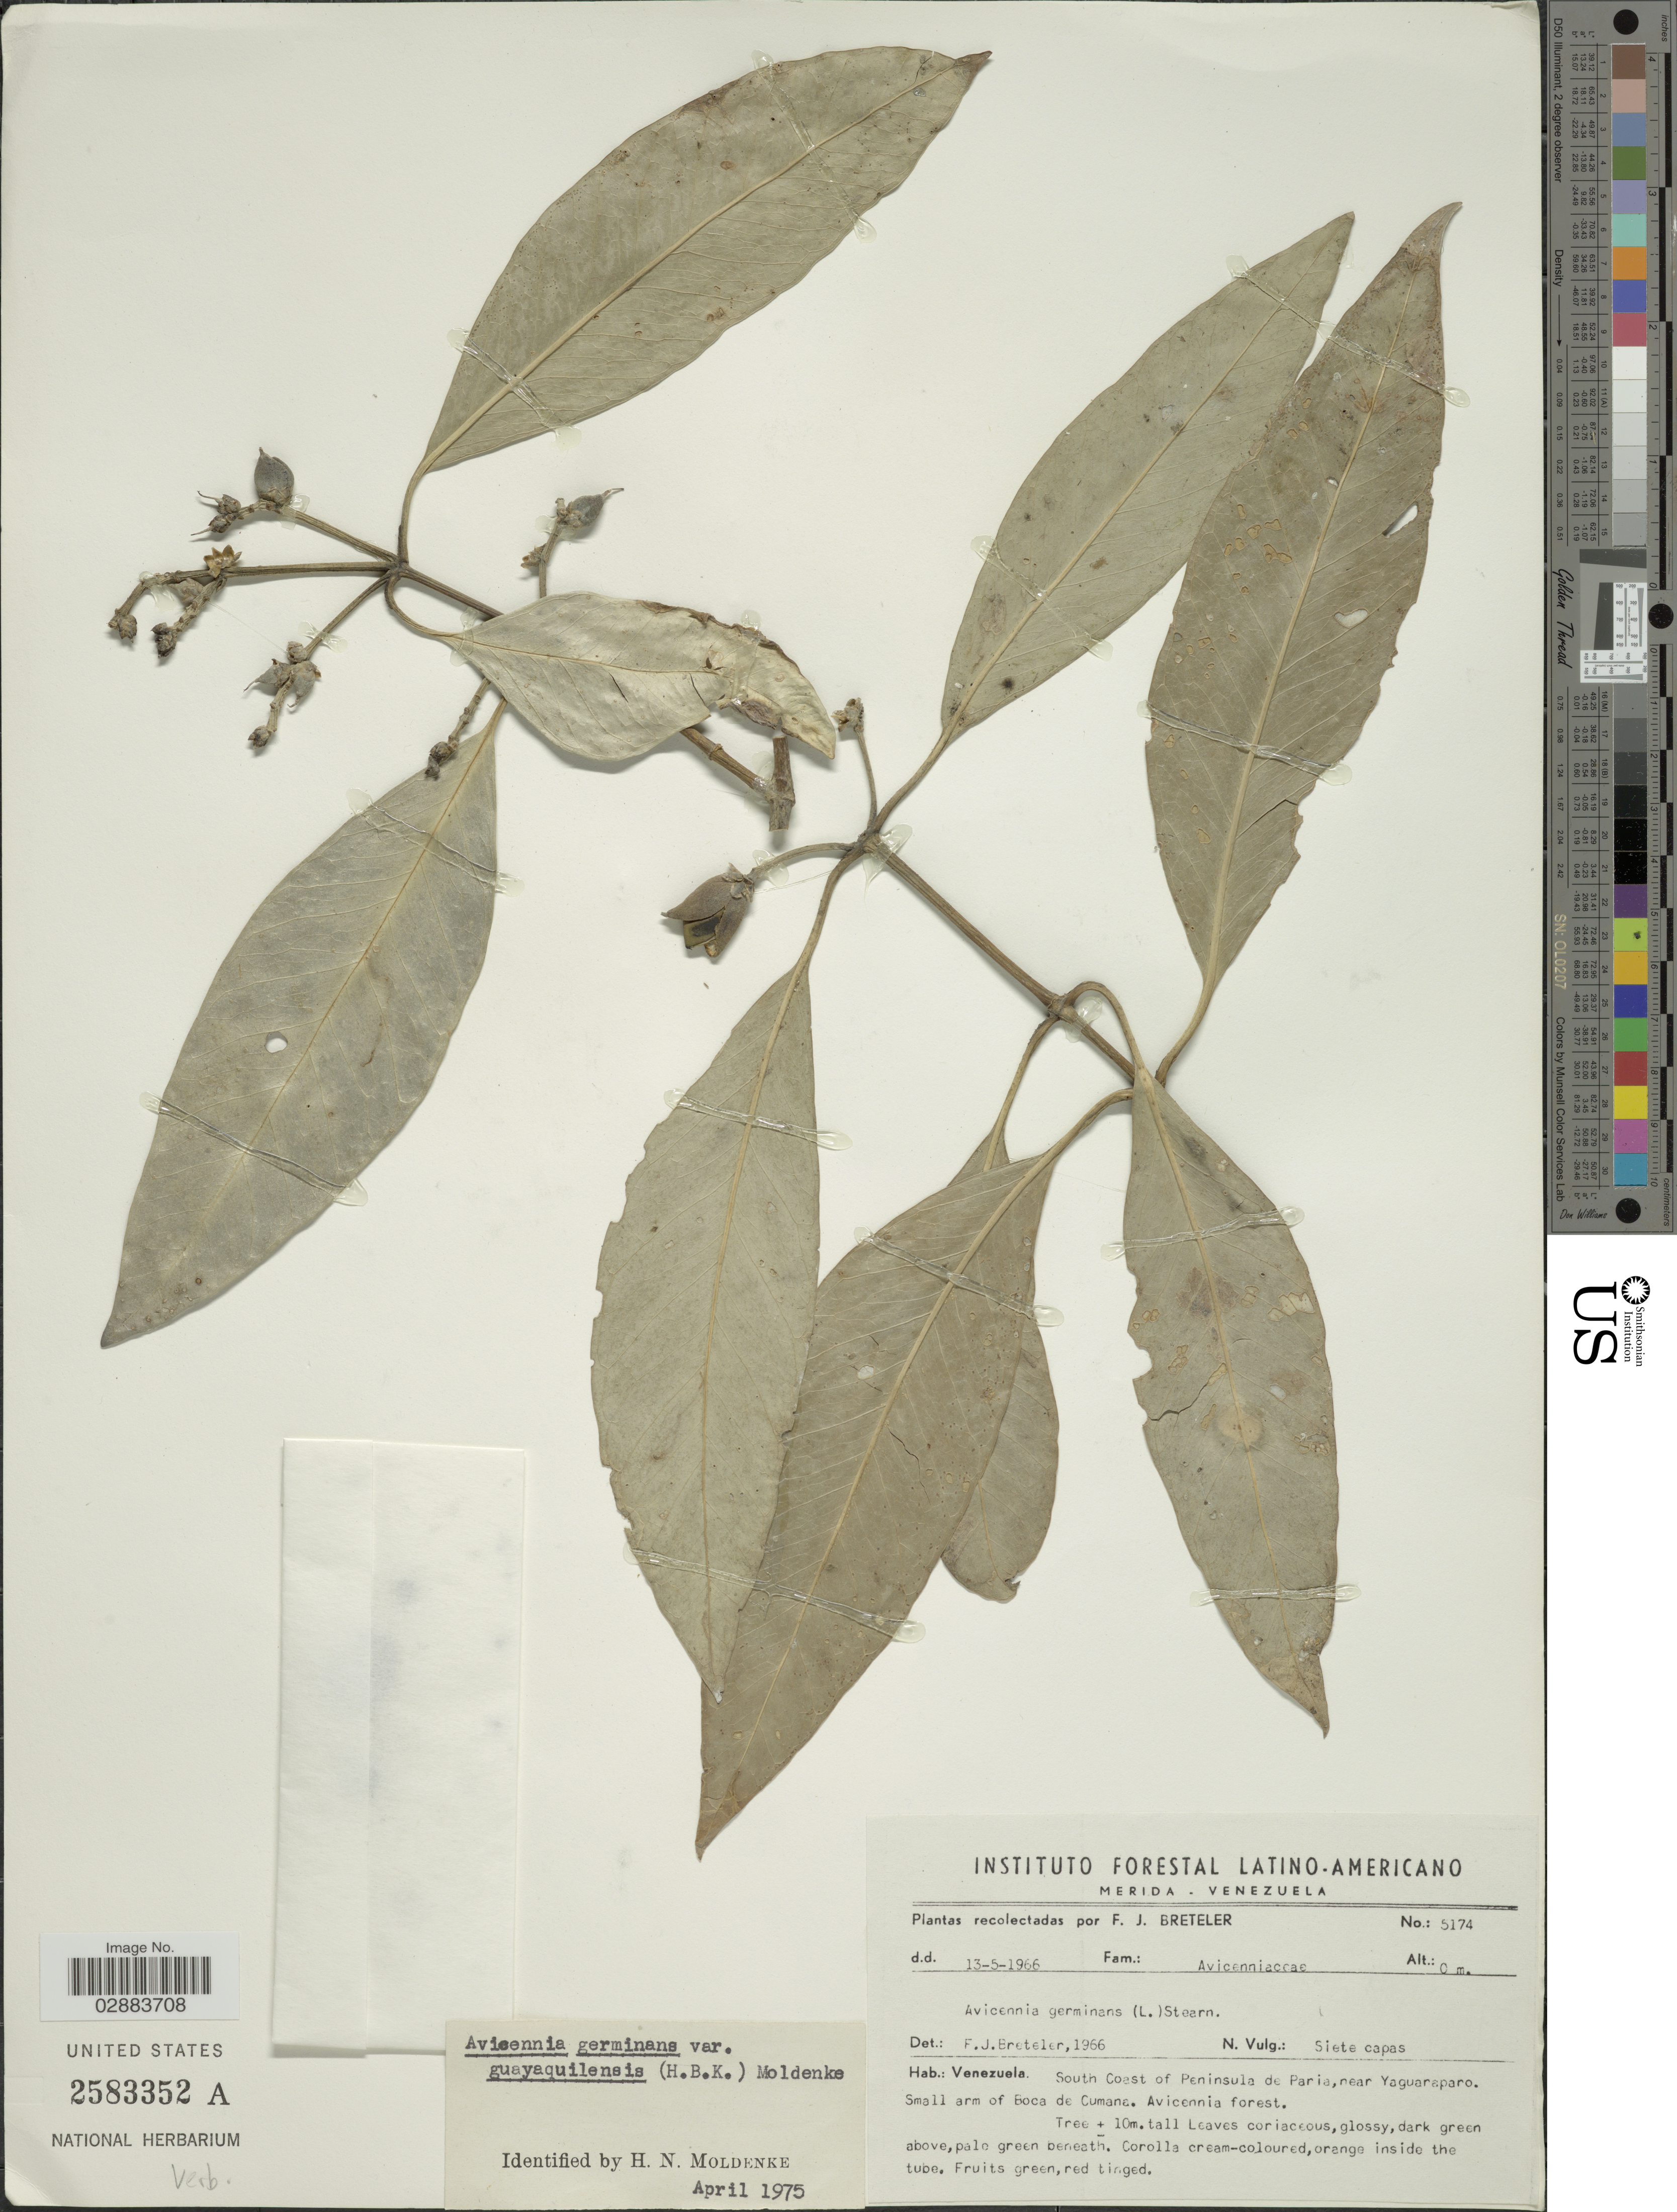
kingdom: Plantae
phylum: Tracheophyta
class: Magnoliopsida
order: Lamiales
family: Acanthaceae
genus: Avicennia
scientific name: Avicennia germinans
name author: (L.) L.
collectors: F. J. Breteler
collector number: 5174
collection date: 1966-05-13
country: Venezuela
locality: South Coast of Peninsula de Paria, near Yaguaraparo. Small arm of Boca de Cumana.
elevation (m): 0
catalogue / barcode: US 2583352A